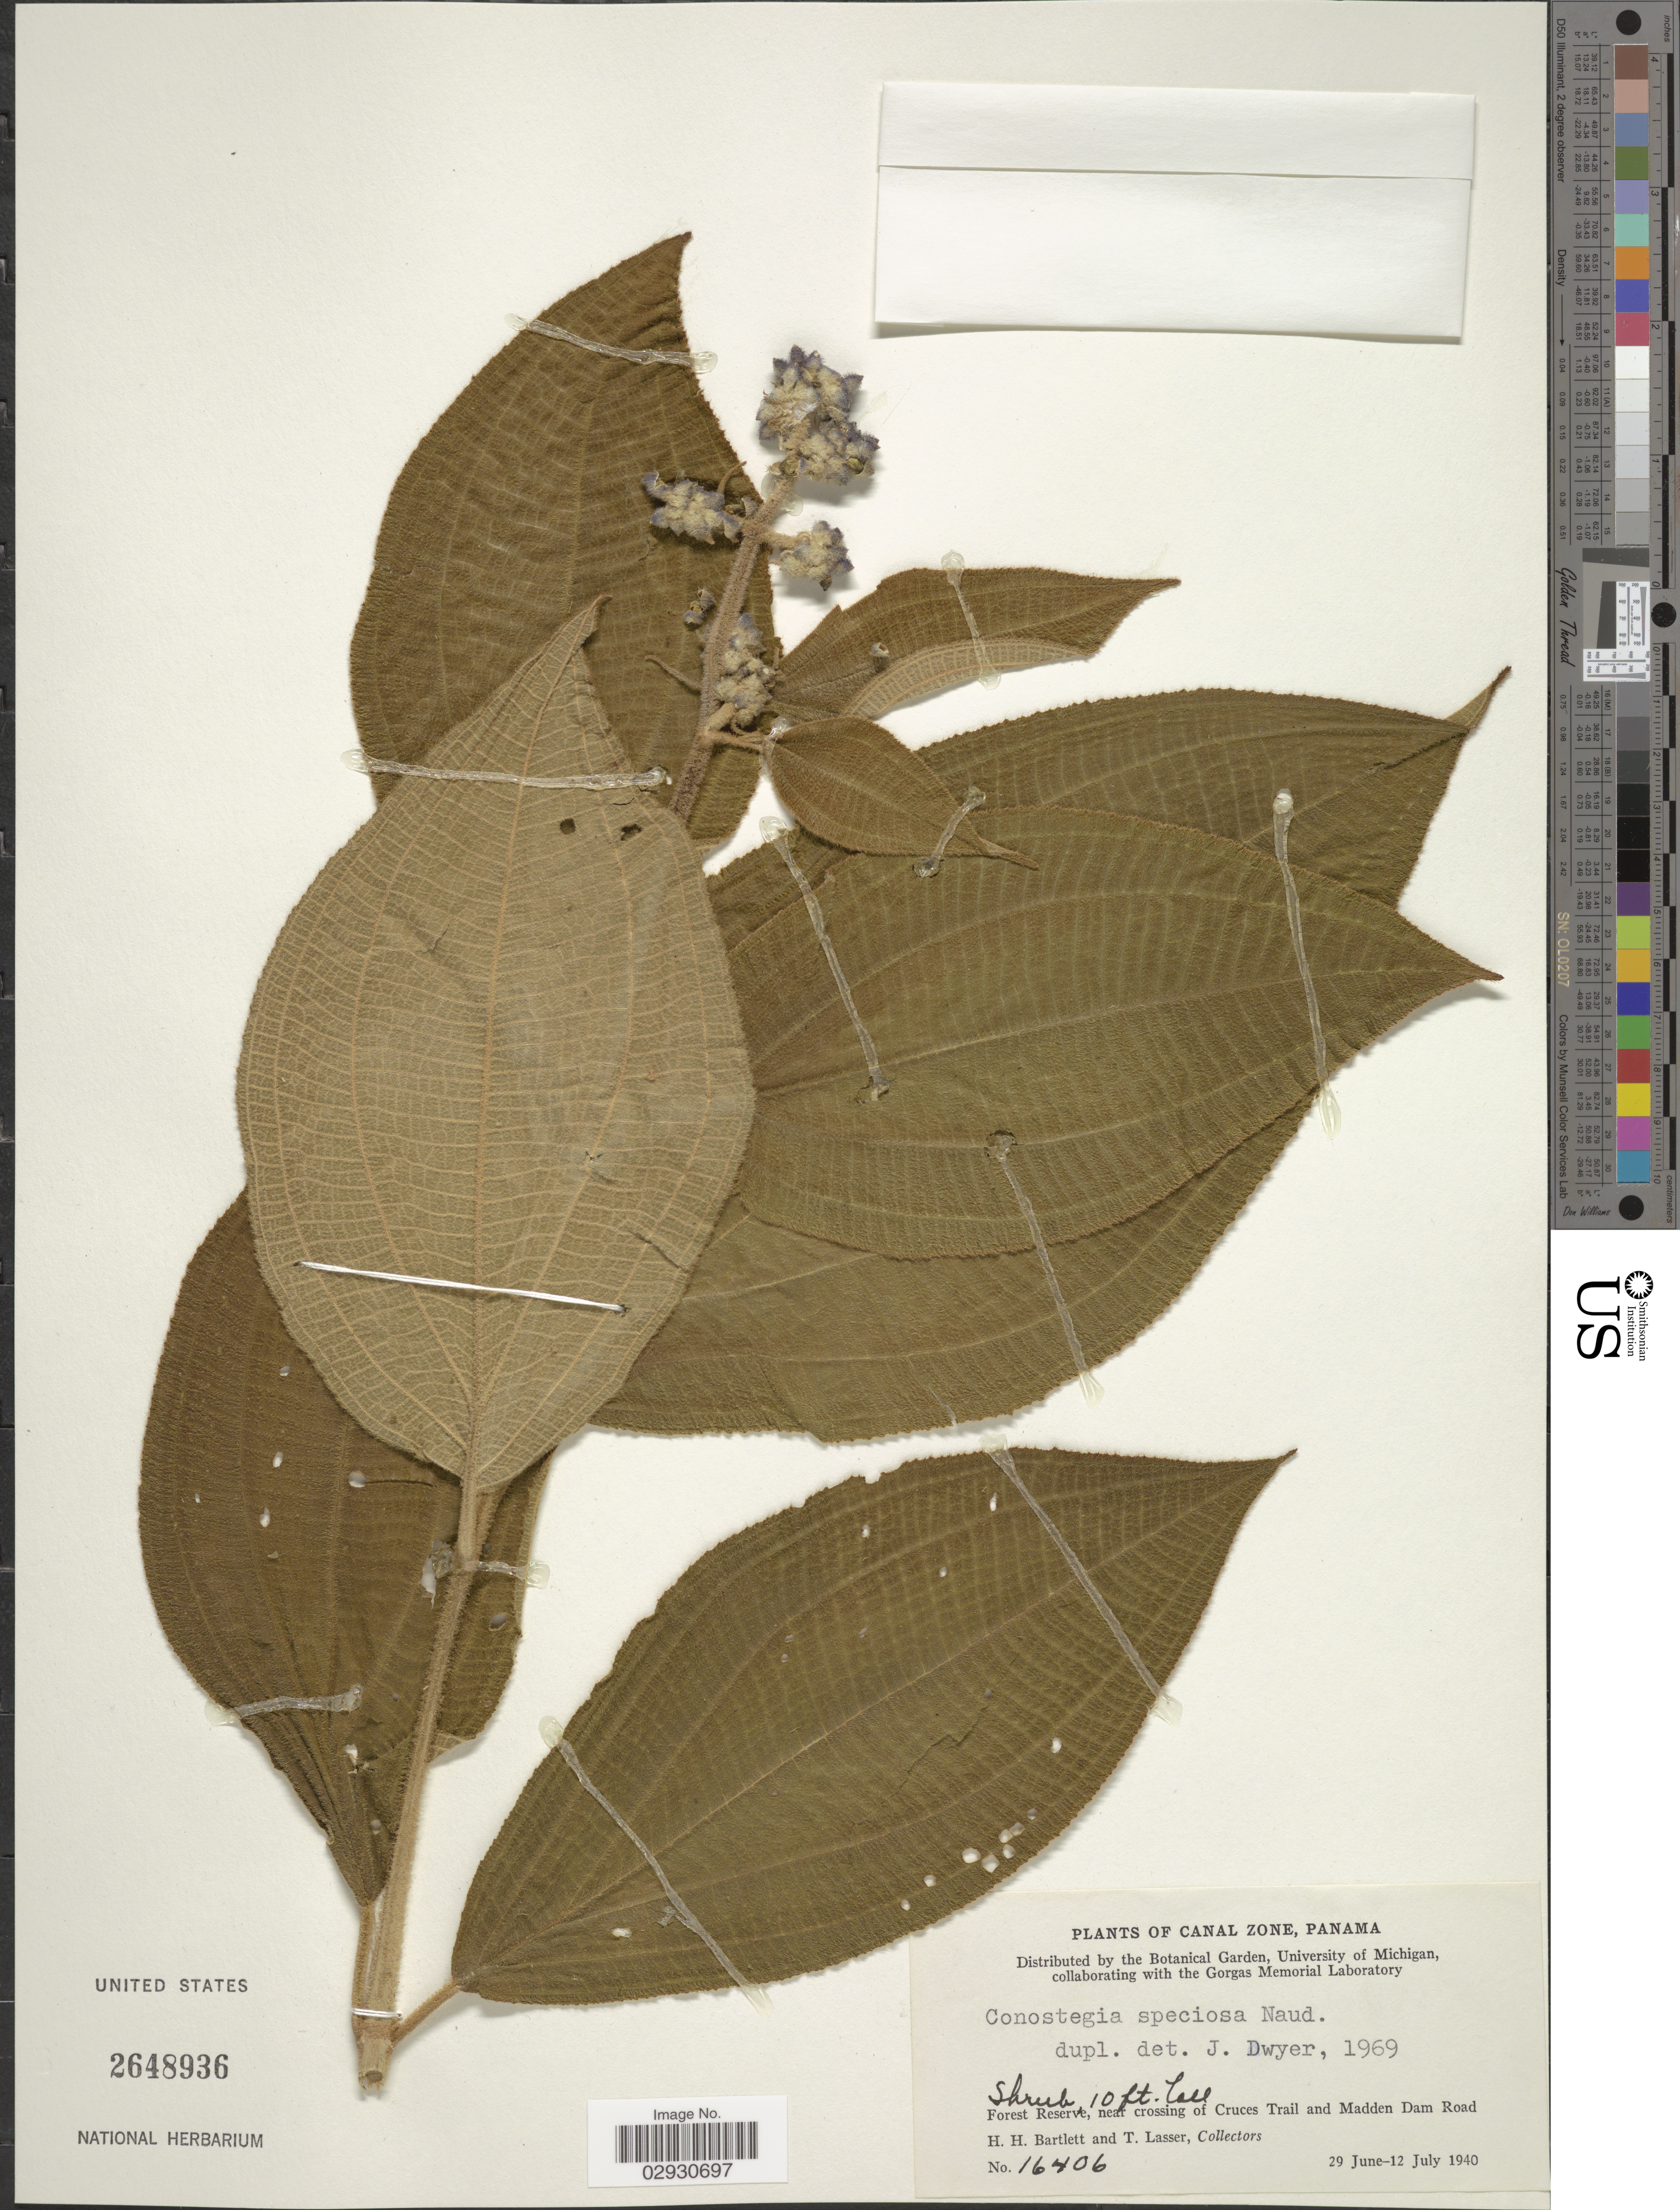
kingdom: Plantae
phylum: Tracheophyta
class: Magnoliopsida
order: Myrtales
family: Melastomataceae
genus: Conostegia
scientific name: Conostegia speciosa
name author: Naudin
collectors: H. H. Bartlett & T. Lasser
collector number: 16406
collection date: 1940-06-29/1940-07-12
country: Panama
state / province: Colón / Panamá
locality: Canal Zone, Panama. Forest Reserve, near crossing of Cruces Trail and Madden Dam Road.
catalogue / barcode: US 2648936